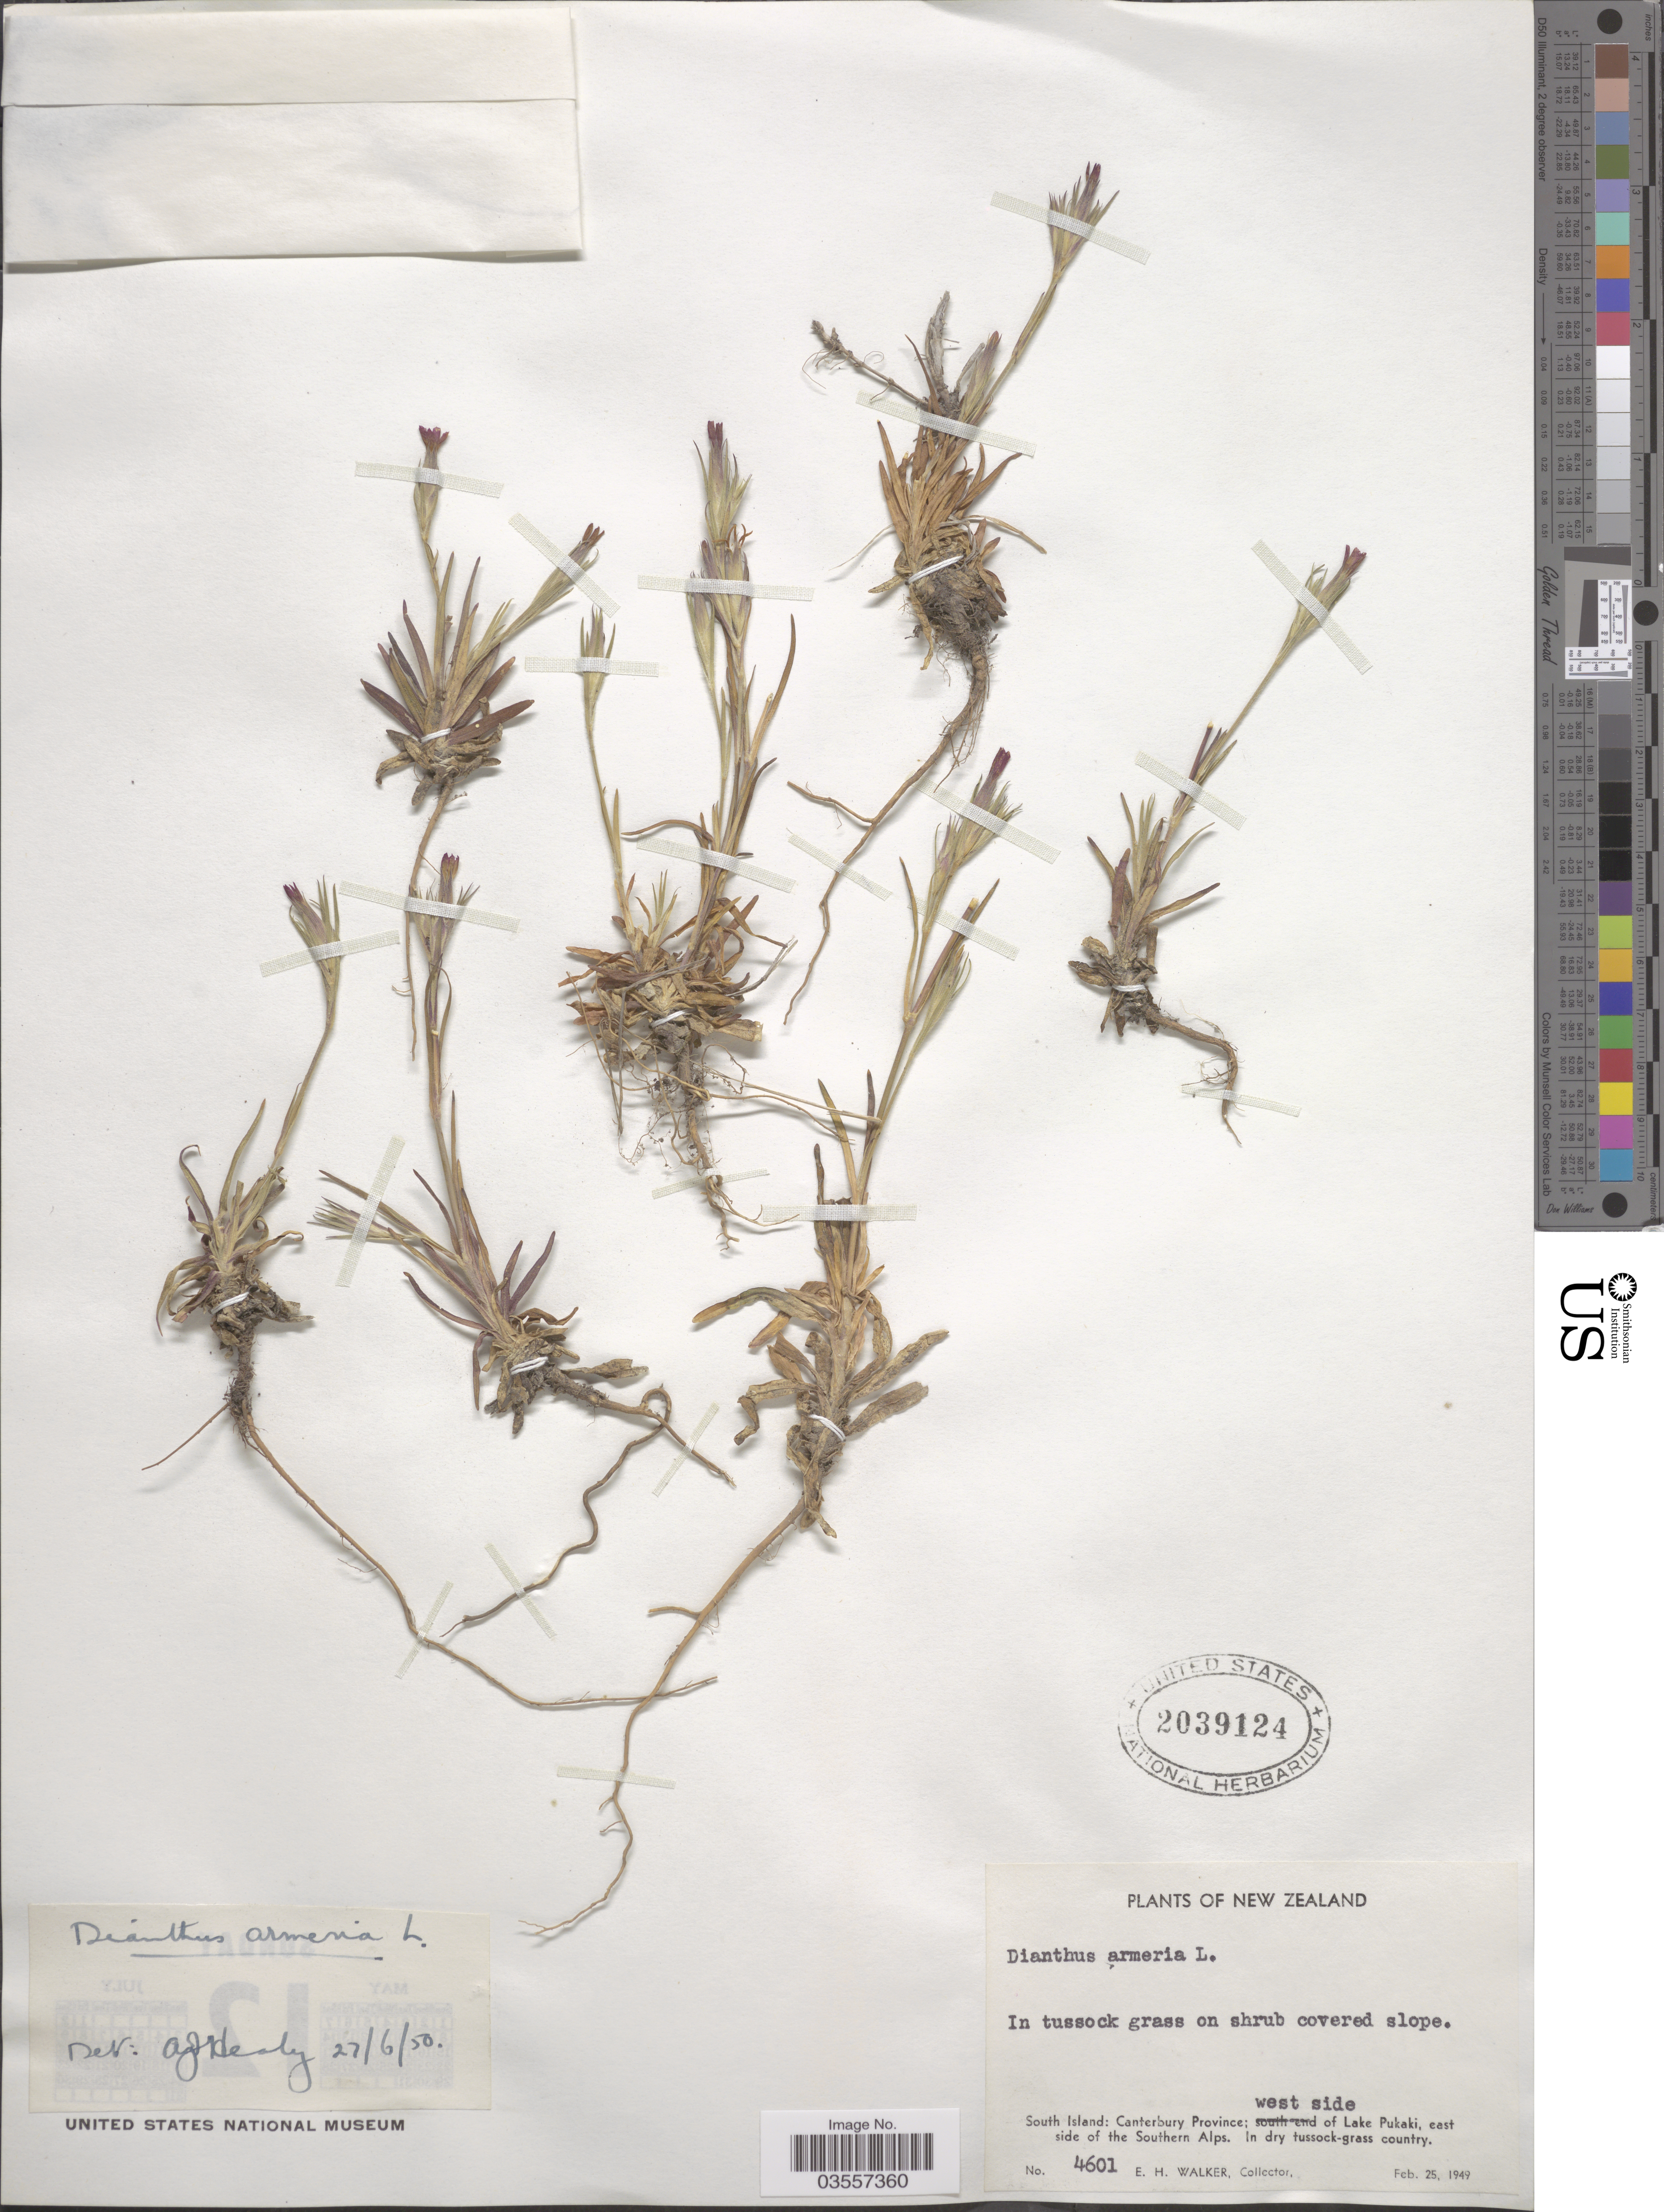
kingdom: Plantae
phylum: Tracheophyta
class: Magnoliopsida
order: Caryophyllales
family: Caryophyllaceae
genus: Dianthus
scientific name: Dianthus armeria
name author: L.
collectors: E. H. Walker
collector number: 4601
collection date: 1949-02-25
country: New Zealand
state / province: Canterbury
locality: South Island: Canterbury Province; west side of Lake Pukaki, east side of the Southern Alps.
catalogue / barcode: US 2039124